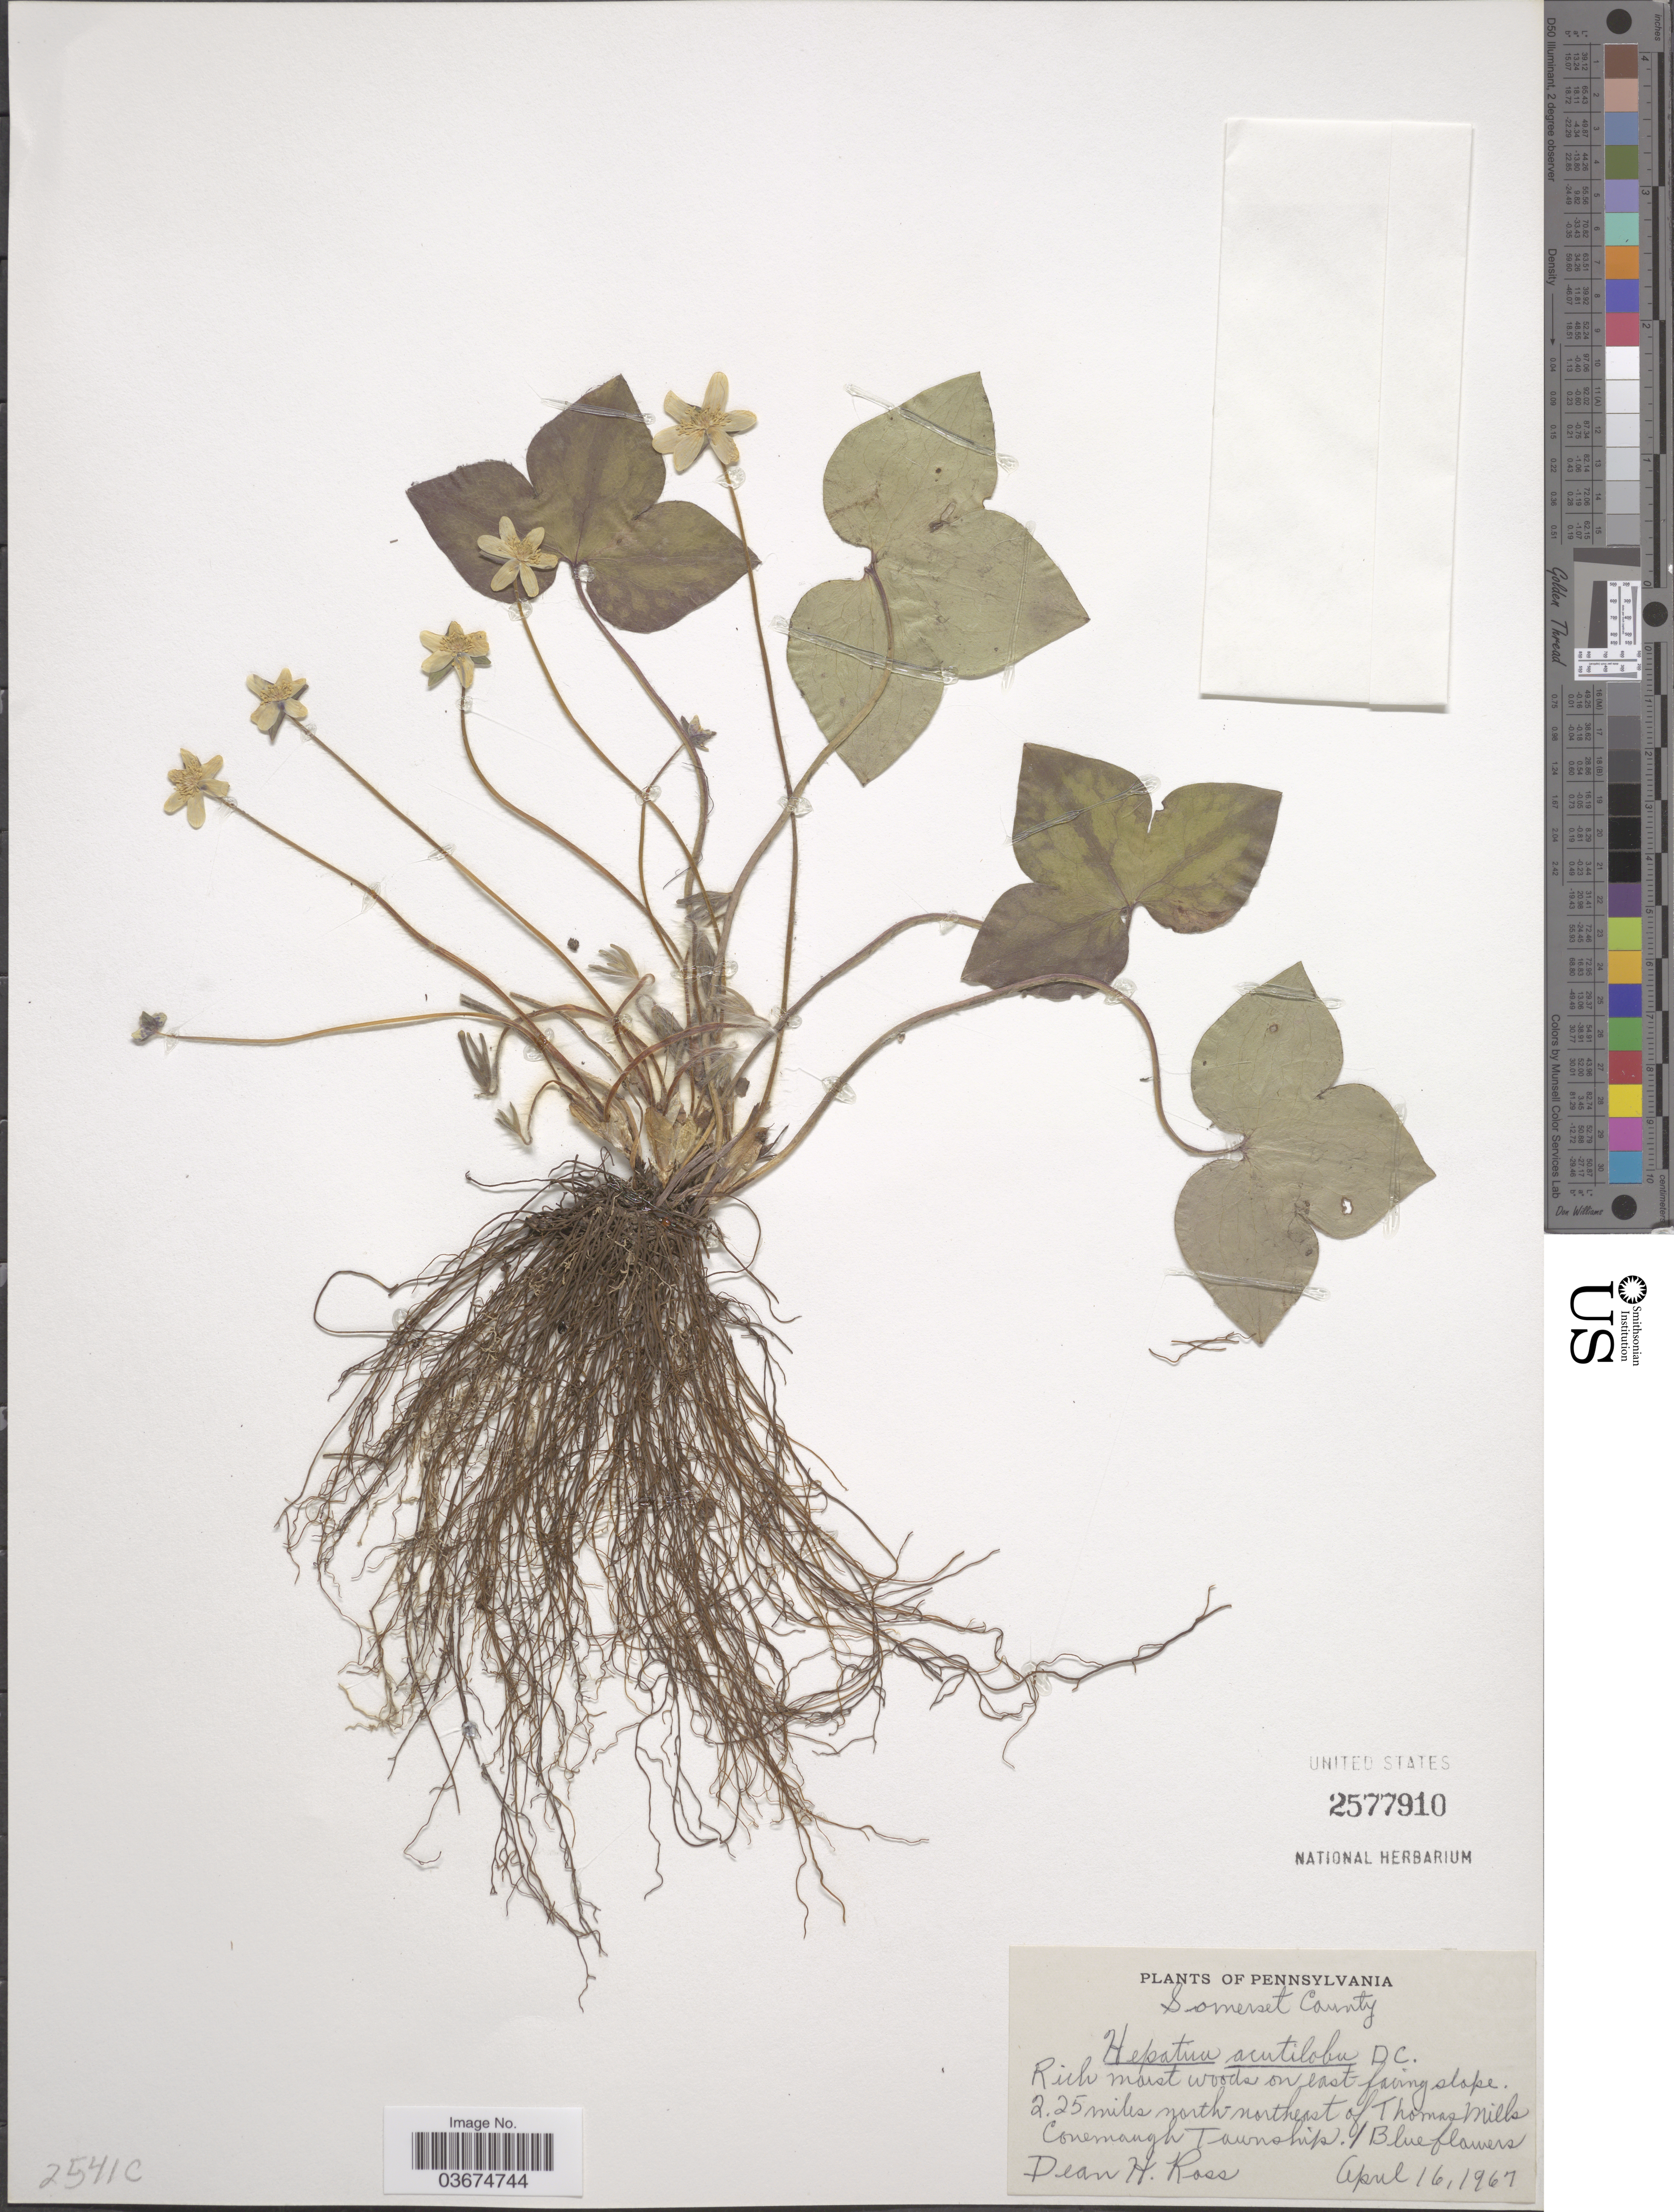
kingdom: Plantae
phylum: Tracheophyta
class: Magnoliopsida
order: Ranunculales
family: Ranunculaceae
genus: Hepatica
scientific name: Hepatica acutiloba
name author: DC.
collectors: D. Ross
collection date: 1967-04-16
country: United States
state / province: Pennsylvania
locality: Somerset County. Rich moist woods on east-facing slope. 2.25 miles north-northeast of Thomas Mills Conemangh Township.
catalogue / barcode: US 2577910